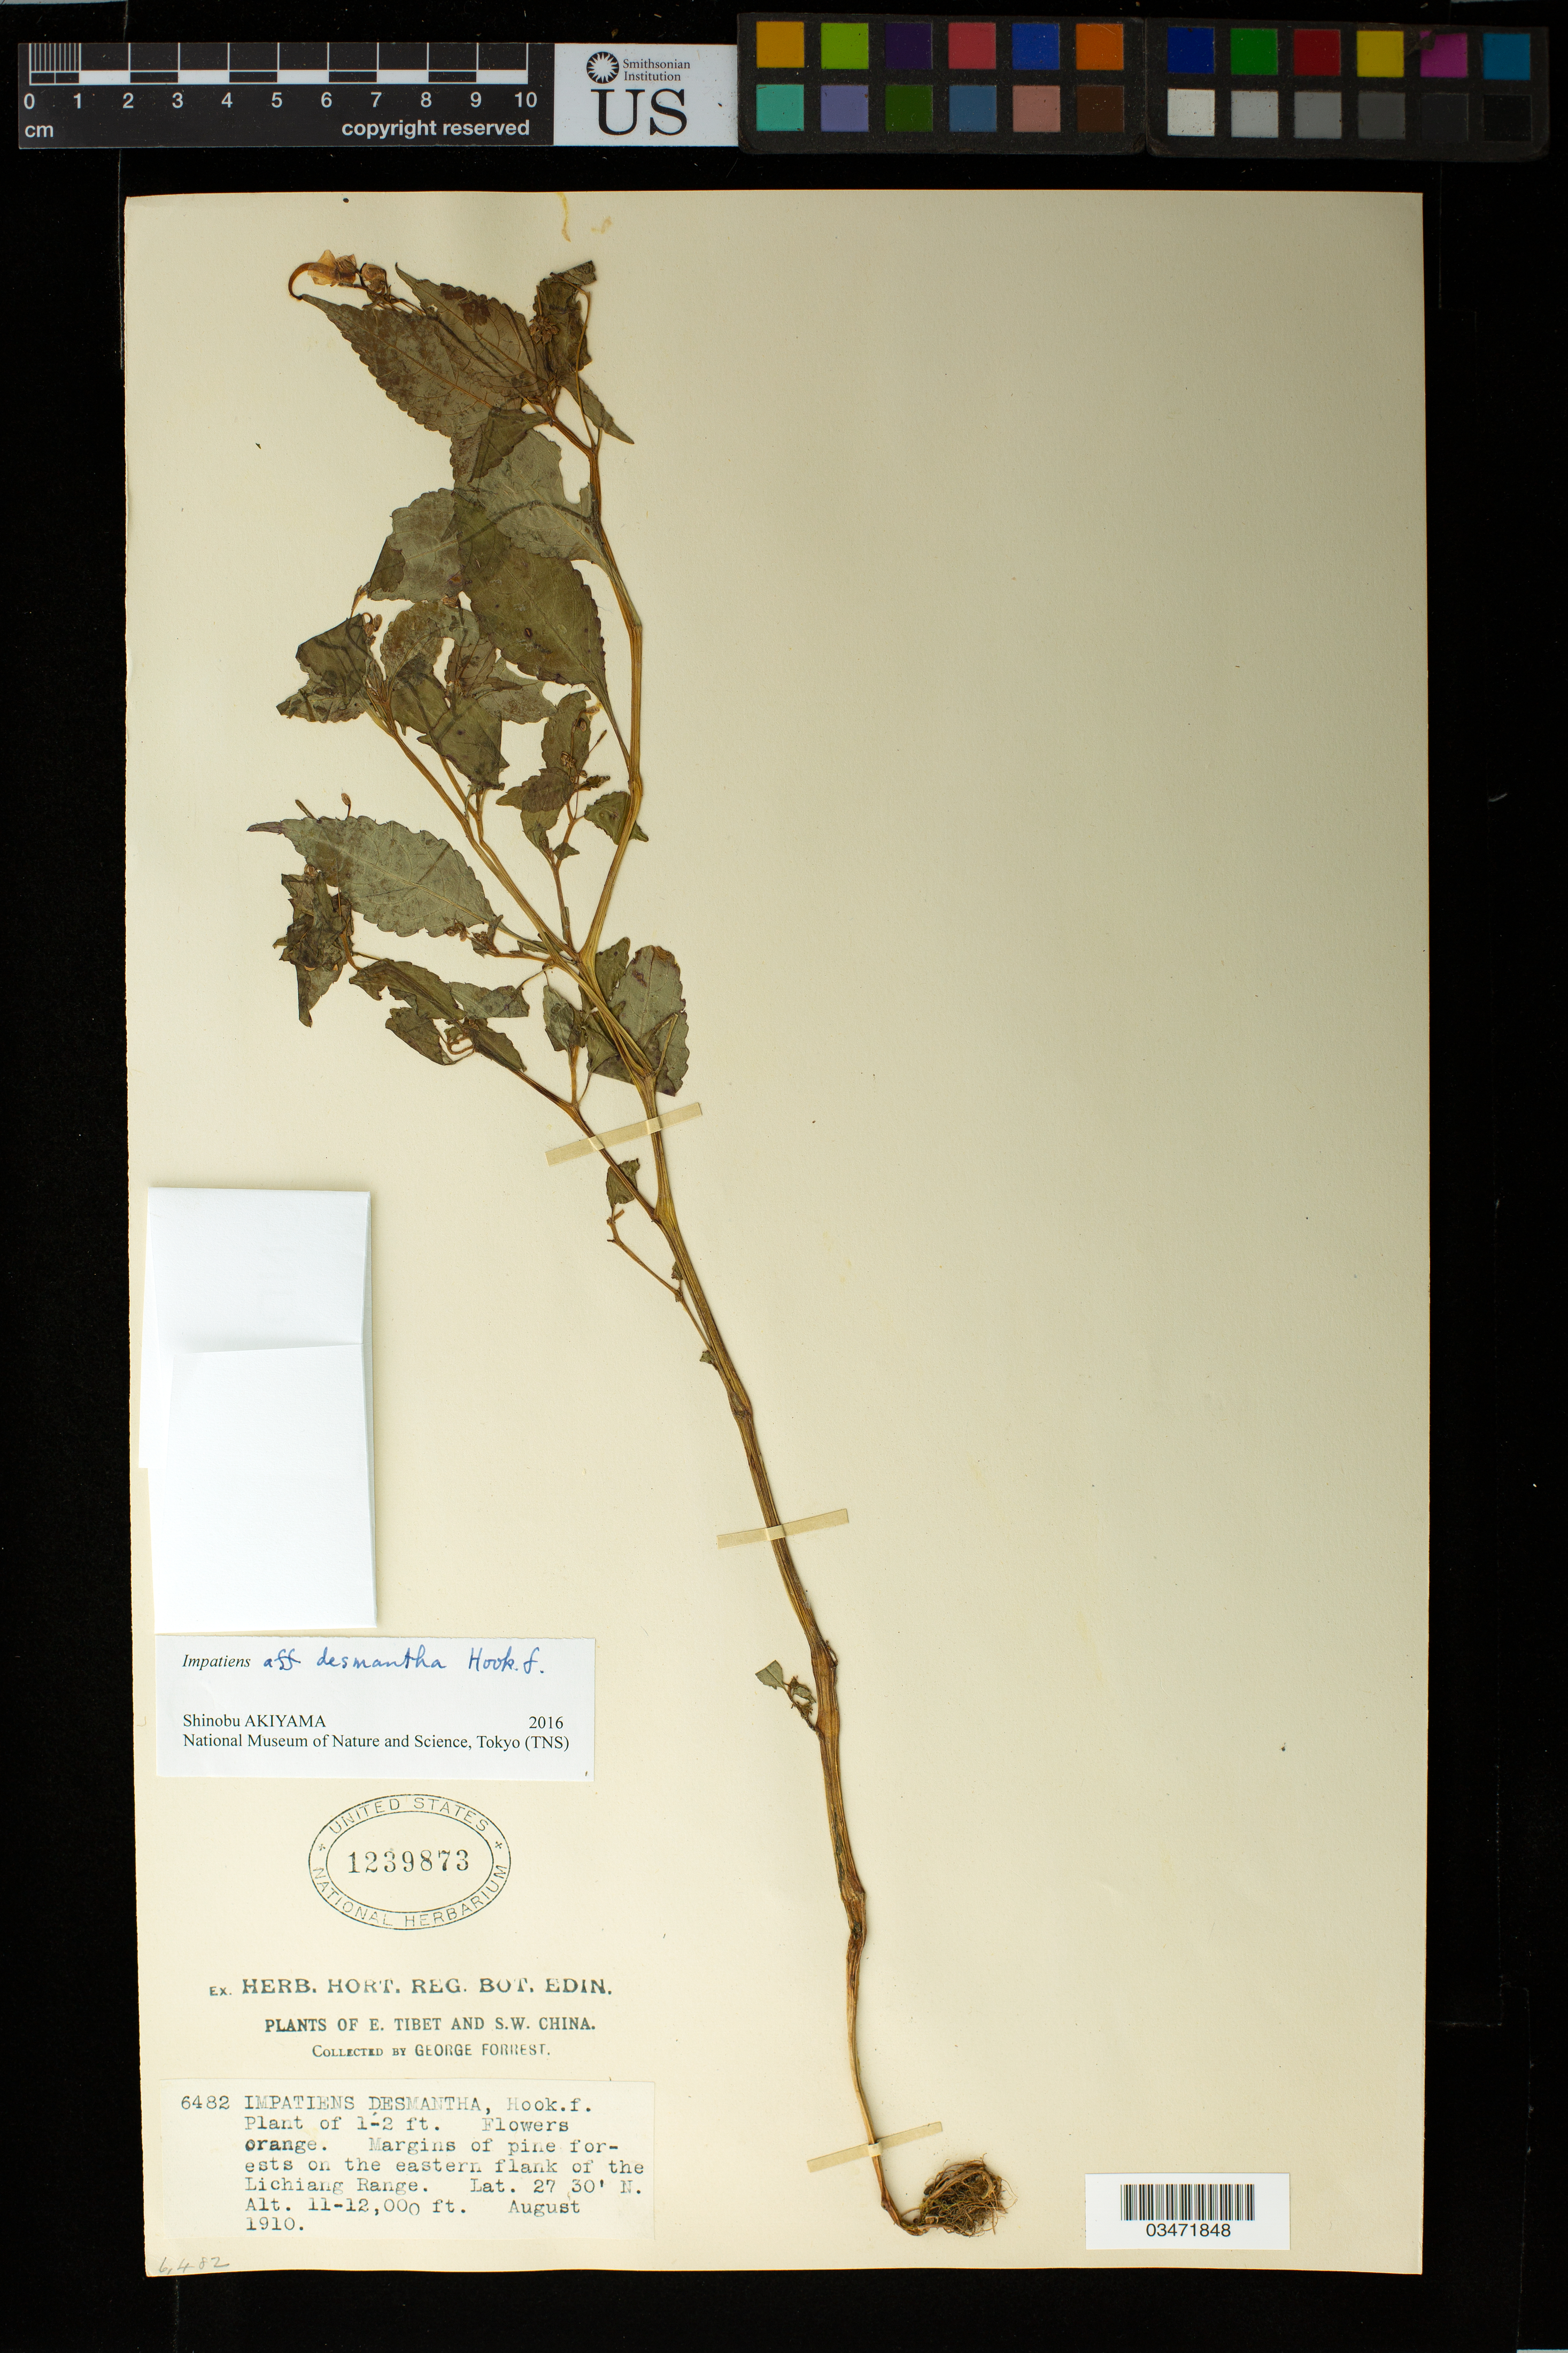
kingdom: Plantae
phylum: Tracheophyta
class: Magnoliopsida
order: Ericales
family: Balsaminaceae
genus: Impatiens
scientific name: Impatiens desmantha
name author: Hook. f.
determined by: Akiyama, Shinobu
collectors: G. Forrest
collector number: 6482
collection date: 1910-08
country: China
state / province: Sichuan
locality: Lichiang Range, eastern flank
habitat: Margins of pine forests on eastern flank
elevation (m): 3353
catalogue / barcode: US 1239873